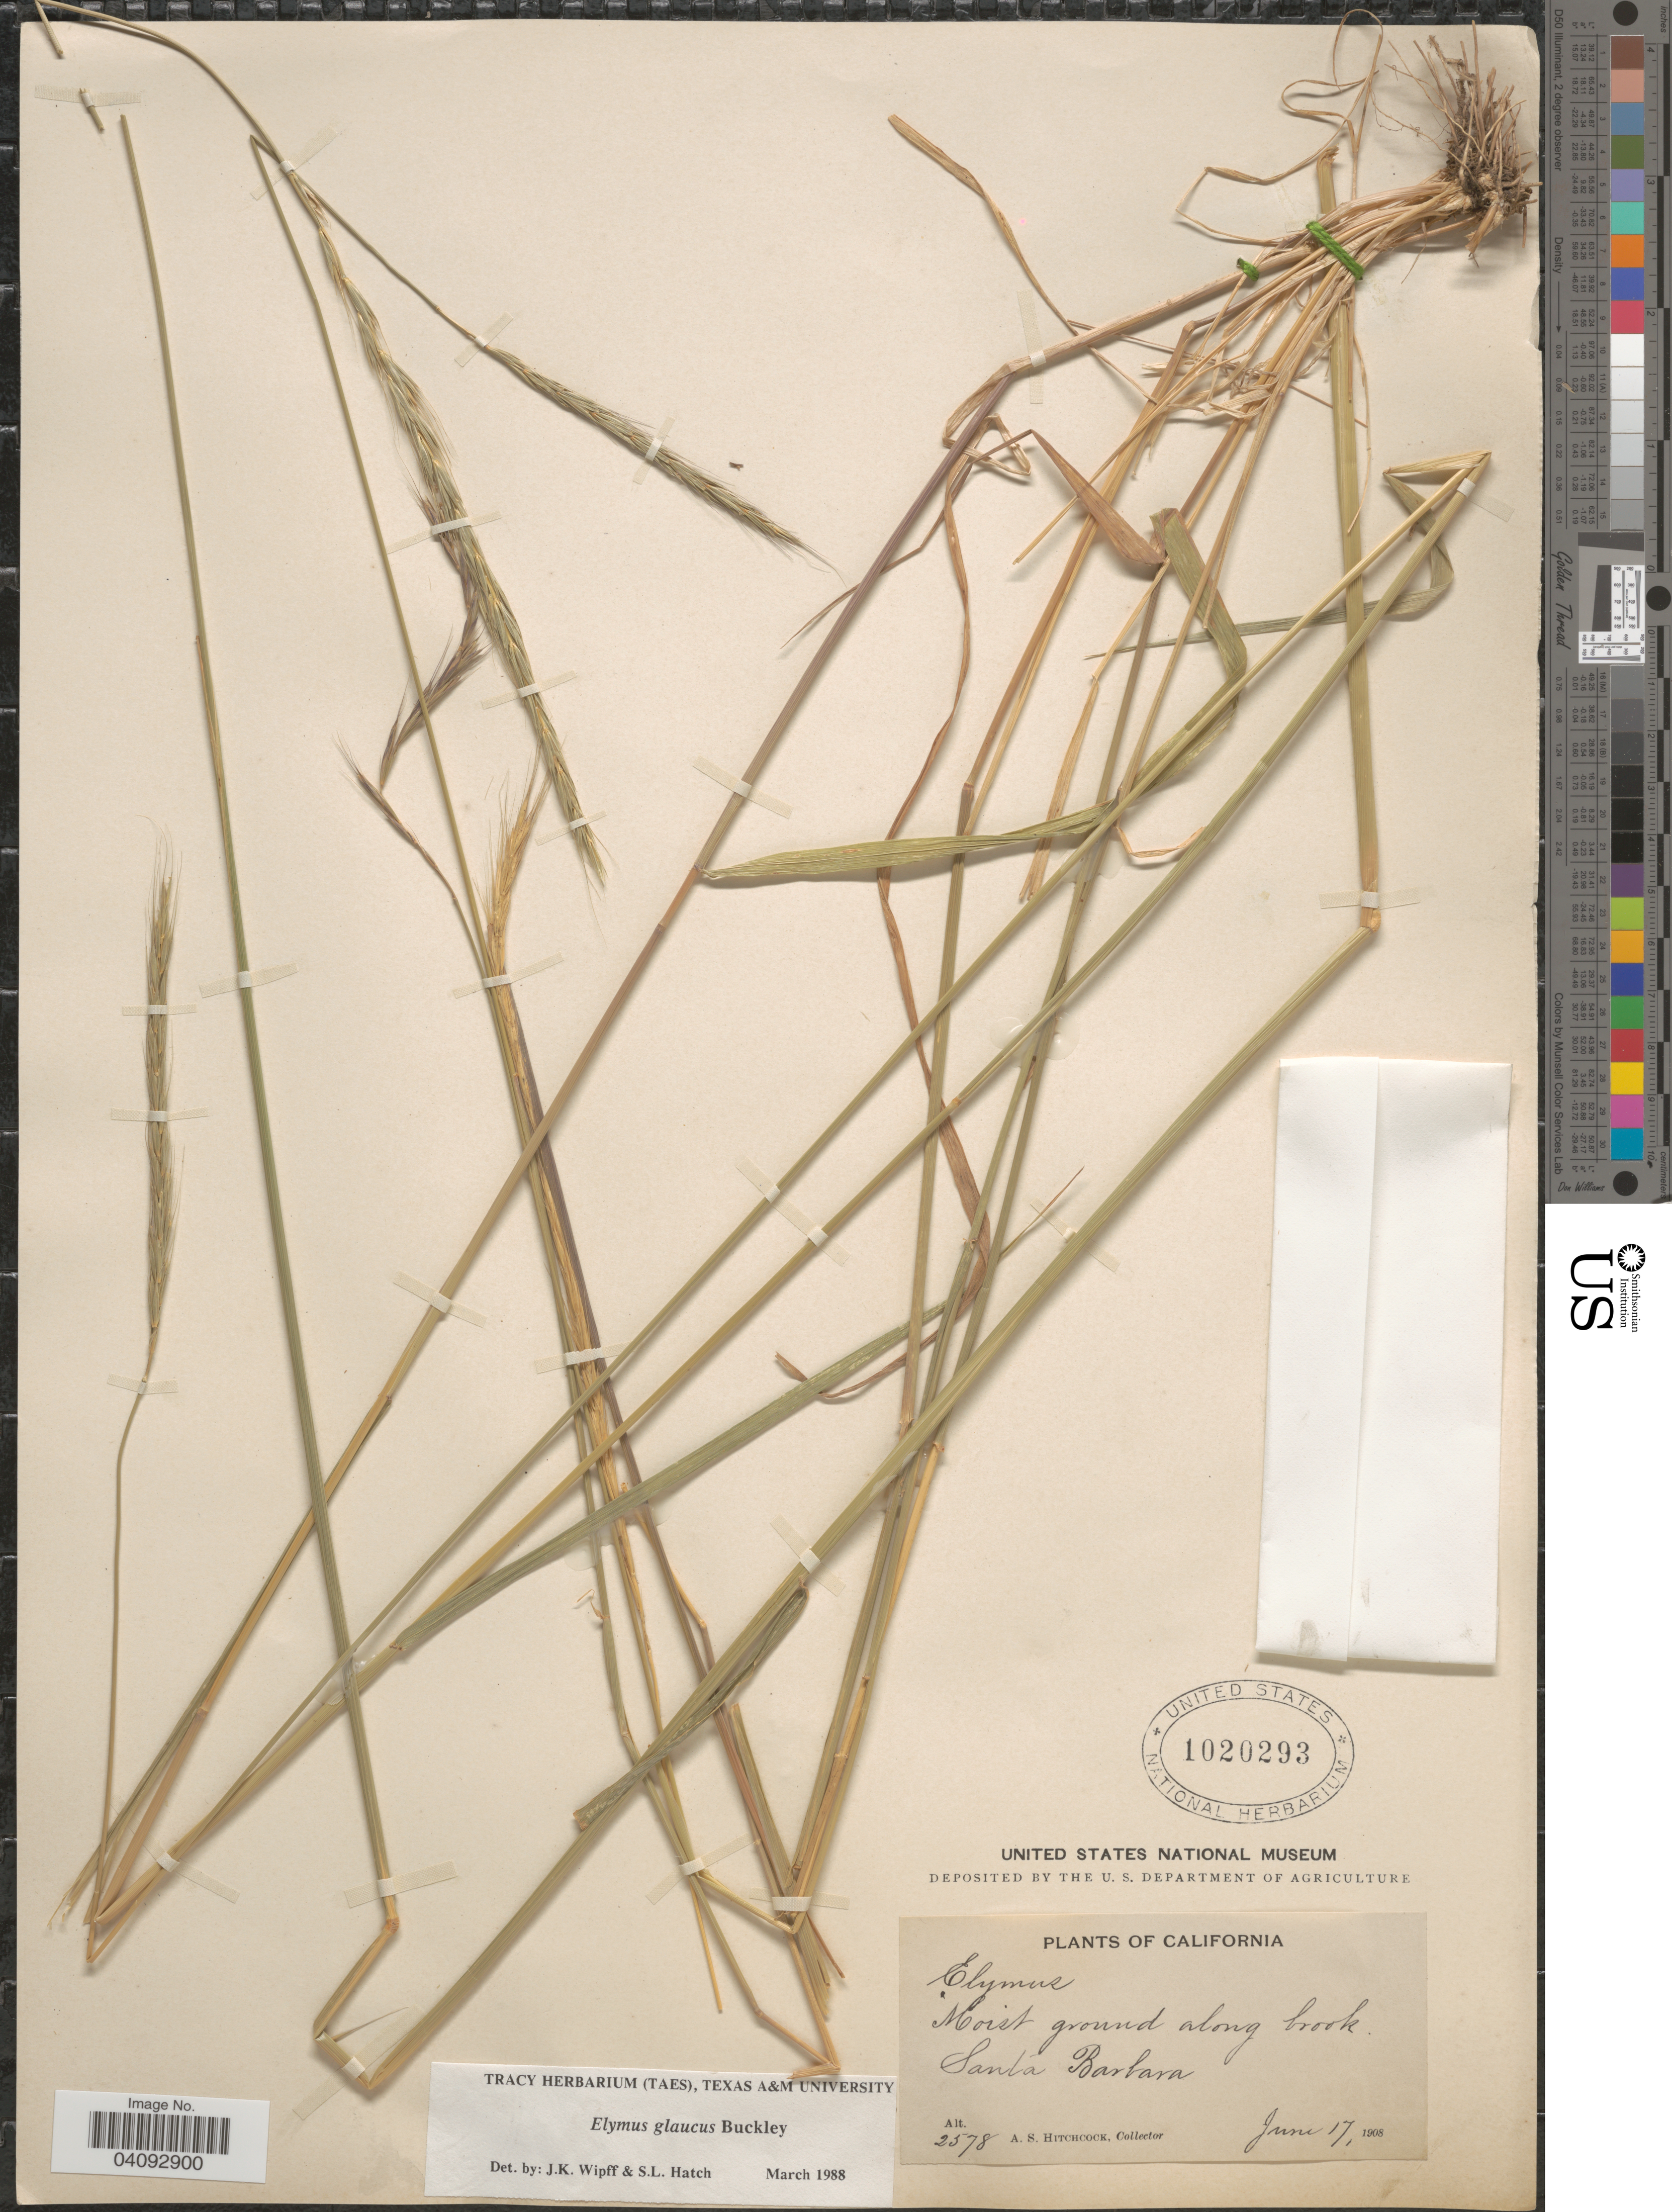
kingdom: Plantae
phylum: Tracheophyta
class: Liliopsida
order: Poales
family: Poaceae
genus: Elymus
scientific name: Elymus glaucus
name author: Buckley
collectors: A. Hichcock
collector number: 2578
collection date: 1908-06-17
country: United States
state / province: California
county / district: Santa Barbara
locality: Moist ground along brook. Santa Barbara.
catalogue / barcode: US 1020293